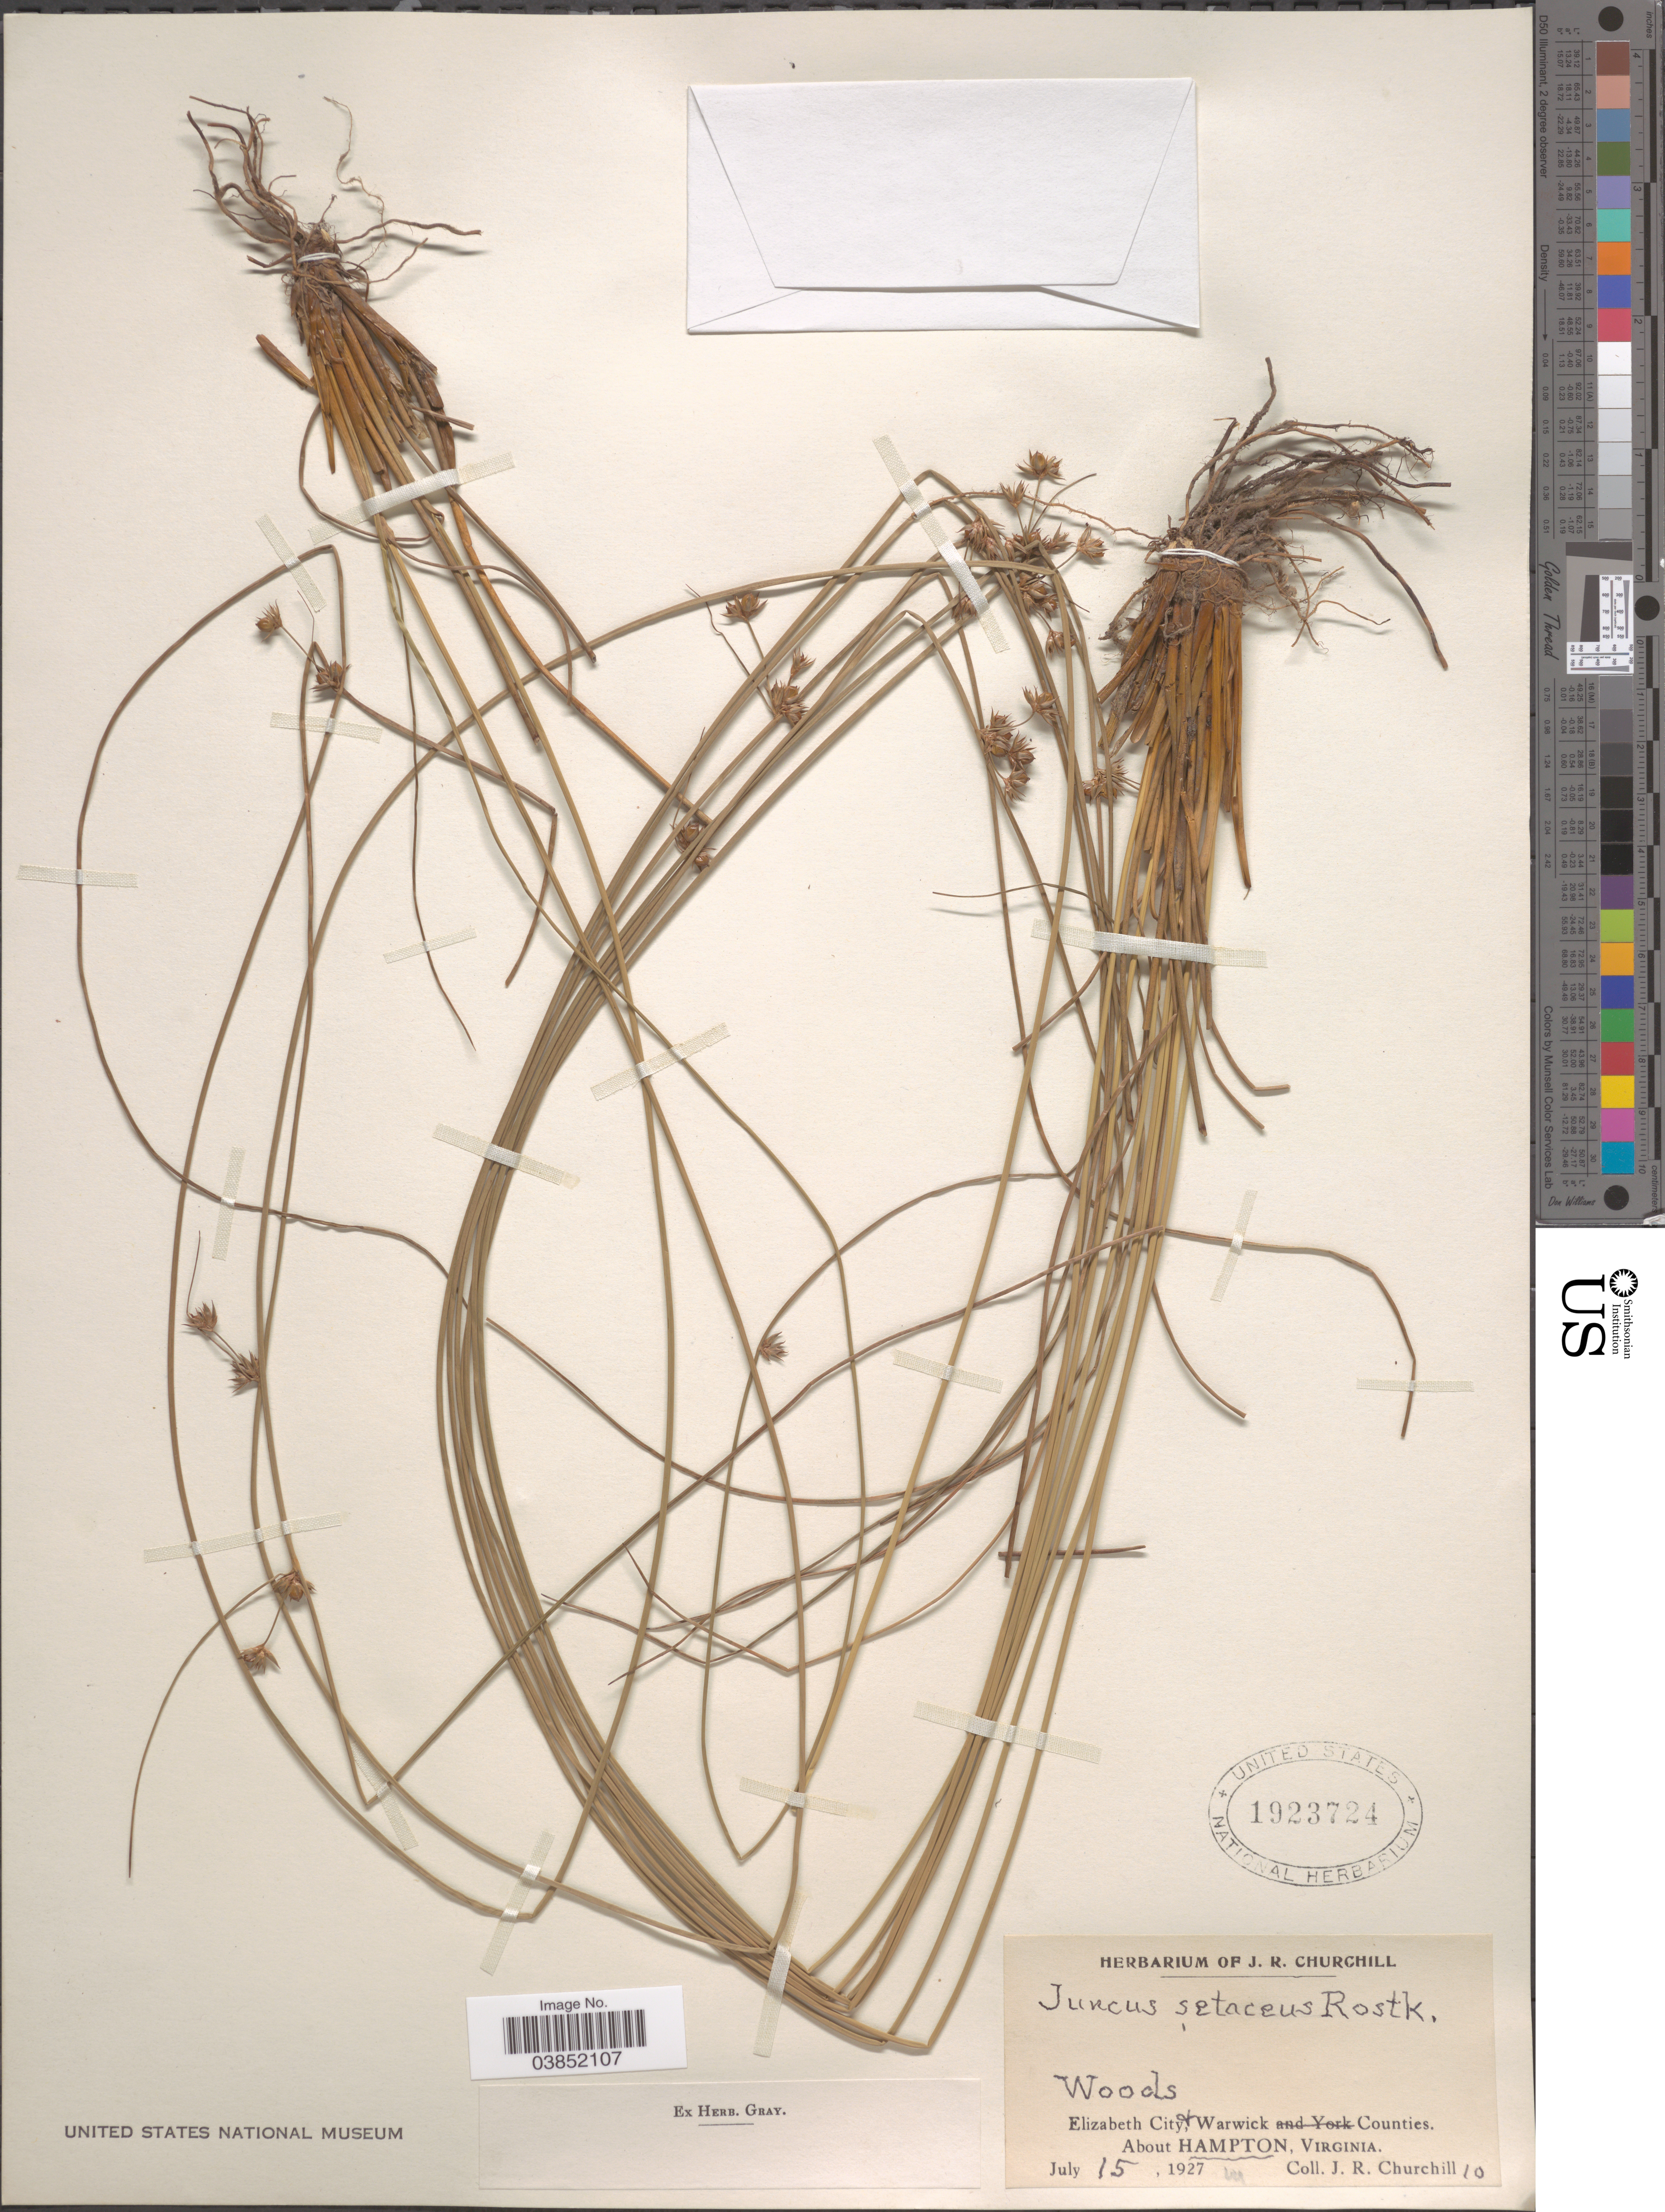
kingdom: Plantae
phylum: Tracheophyta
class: Liliopsida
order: Poales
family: Juncaceae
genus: Juncus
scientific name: Juncus coriaceus Mack.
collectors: J. Churchill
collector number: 10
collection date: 1927-07-15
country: United States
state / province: Virginia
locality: Elizabeth City + Warwick Counties. About Hampton.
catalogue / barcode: US 1923724